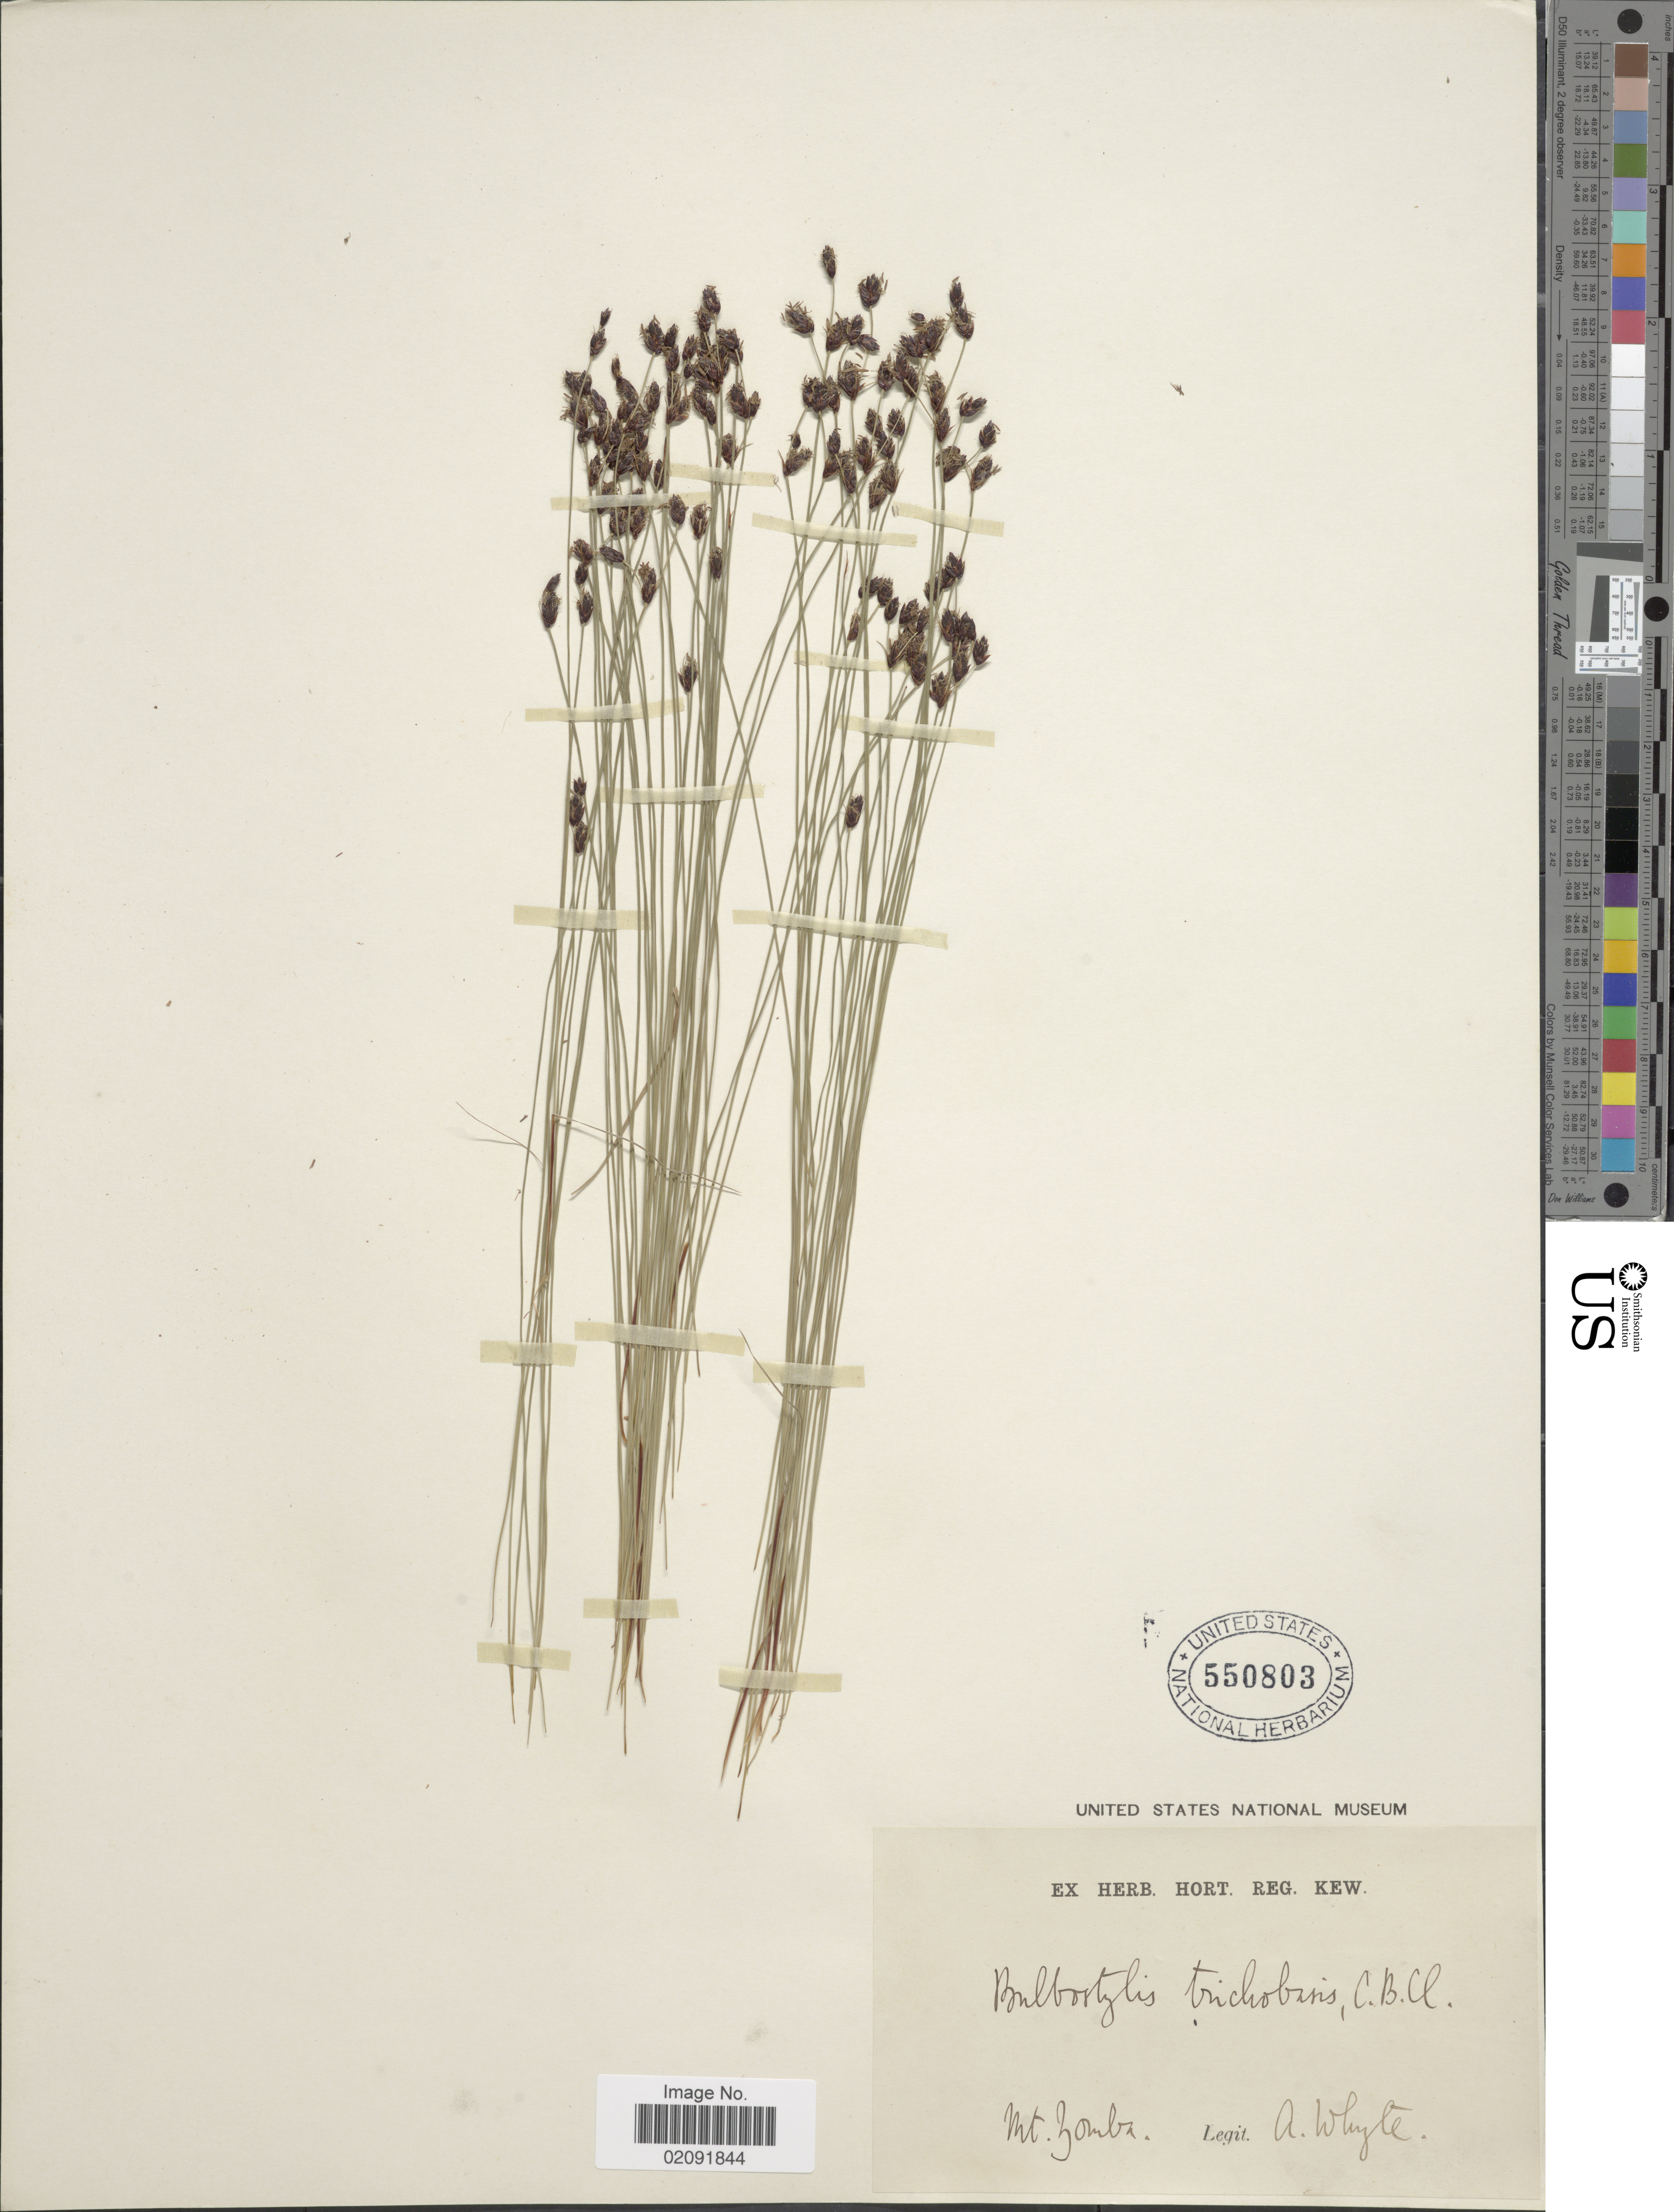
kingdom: Plantae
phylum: Tracheophyta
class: Liliopsida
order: Poales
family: Cyperaceae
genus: Bulbostylis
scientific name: Bulbostylis trichobasis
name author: (Baker) C.B. Clarke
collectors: A. Whyte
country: Malawi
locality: Mt. Zomba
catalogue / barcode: US 550803